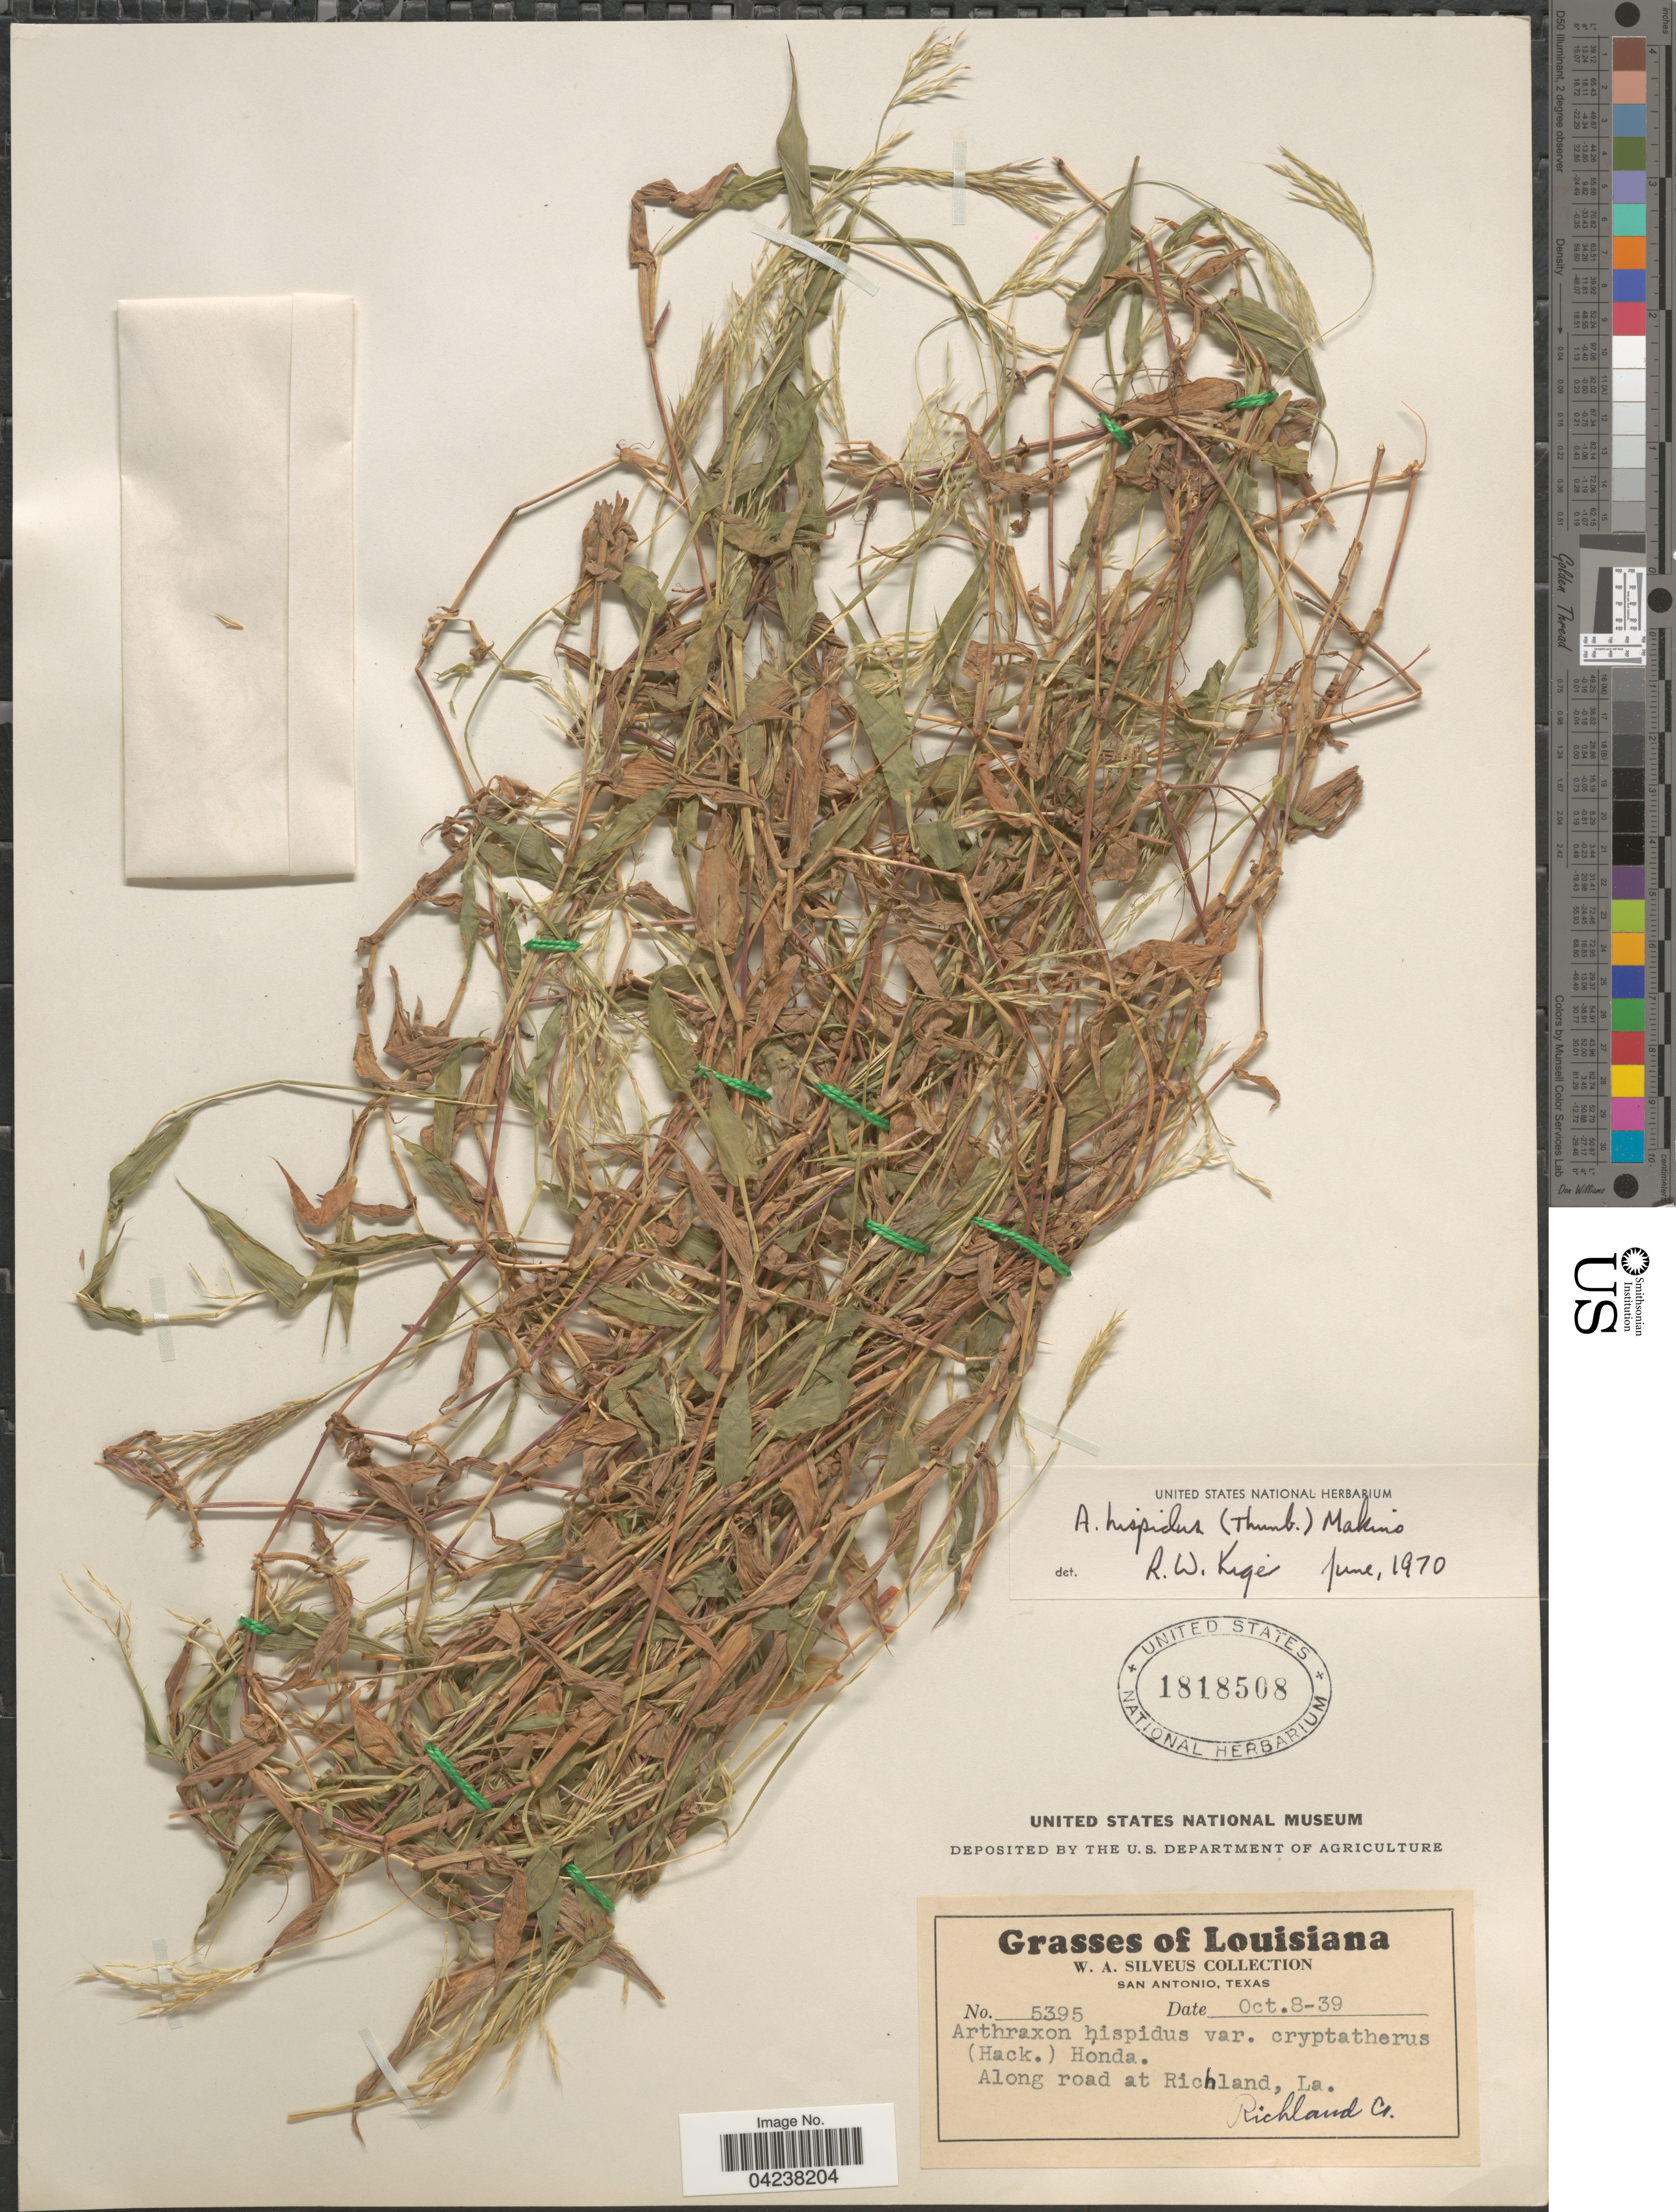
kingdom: Plantae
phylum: Tracheophyta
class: Liliopsida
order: Poales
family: Poaceae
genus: Arthraxon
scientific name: Arthraxon hispidus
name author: (Thunb.) Makino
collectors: W. Silveus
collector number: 5395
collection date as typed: Transcribed d/m/y: 8/10/39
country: United States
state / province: Louisiana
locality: Along road at Richland. Richland Co.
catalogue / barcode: US 1818508